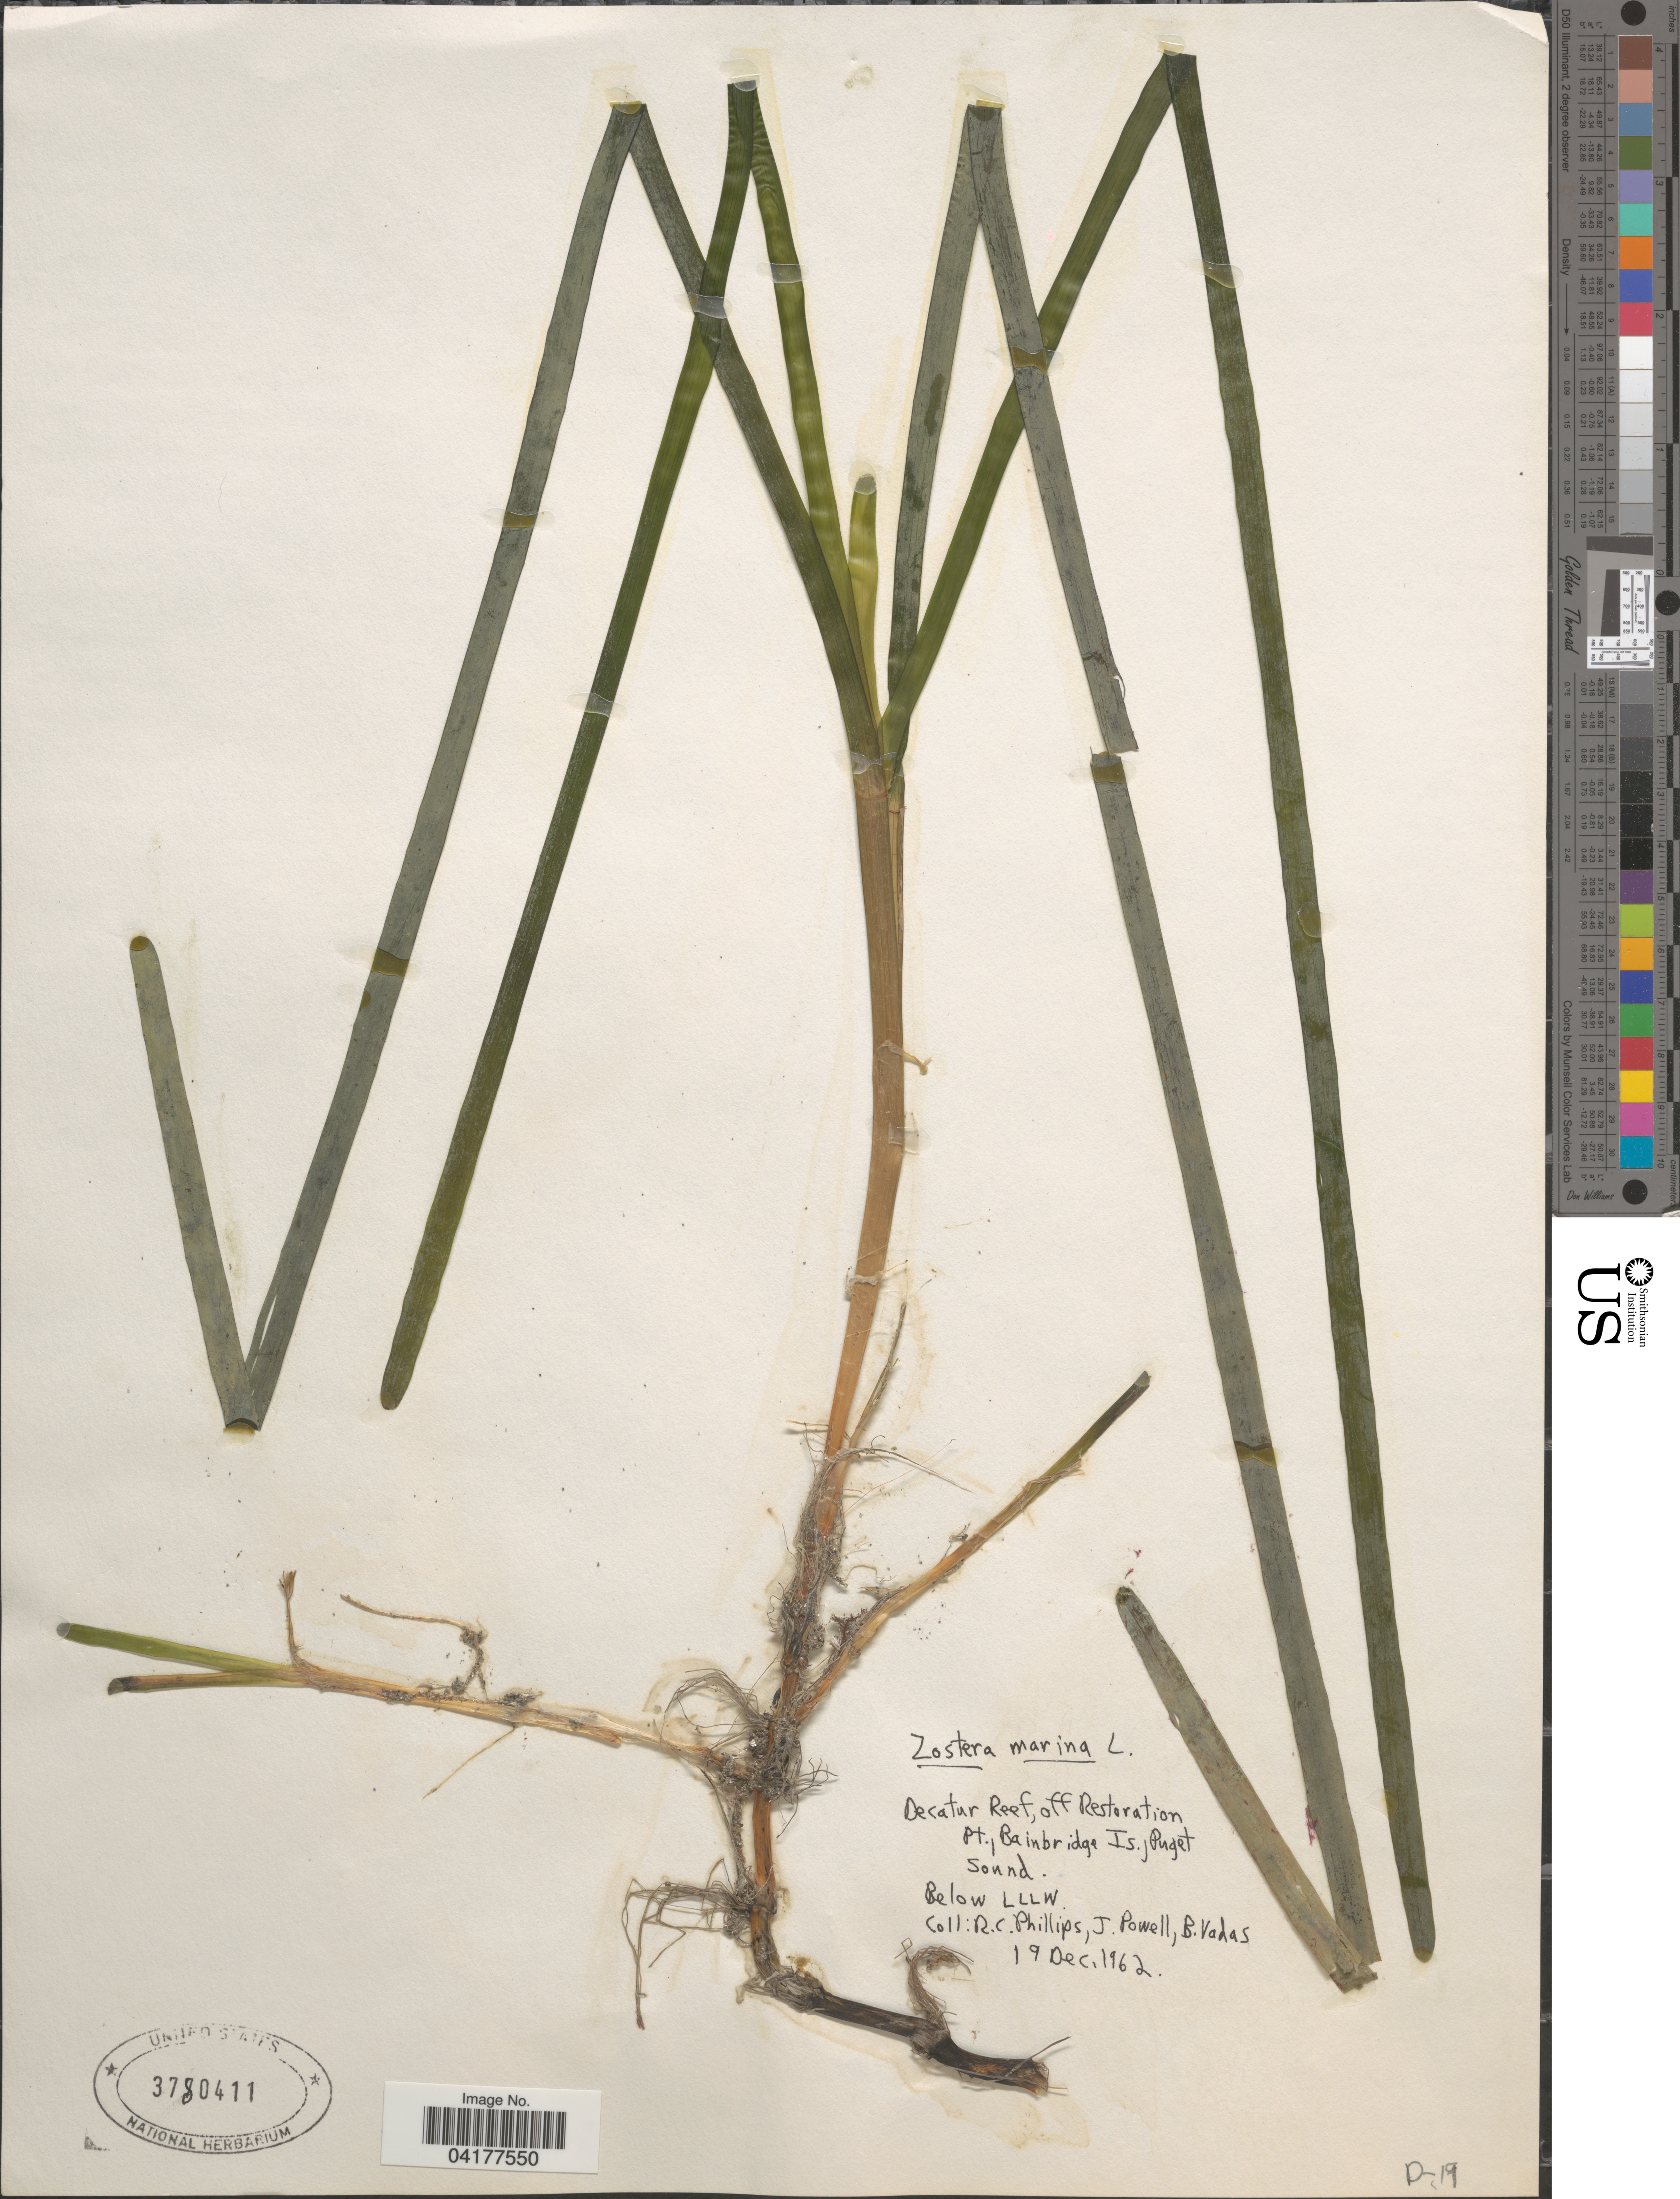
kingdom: Plantae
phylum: Tracheophyta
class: Liliopsida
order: Alismatales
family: Zosteraceae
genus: Zostera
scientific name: Zostera marina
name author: L.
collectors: R. C. Phillips, J. Powell & B. Vadas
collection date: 1962-12-19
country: United States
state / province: Washington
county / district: King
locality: Decatur Reef, off Restoration Pt., Bainbridge Is., Puget Sound. Below LLLW.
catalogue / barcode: US 3780411